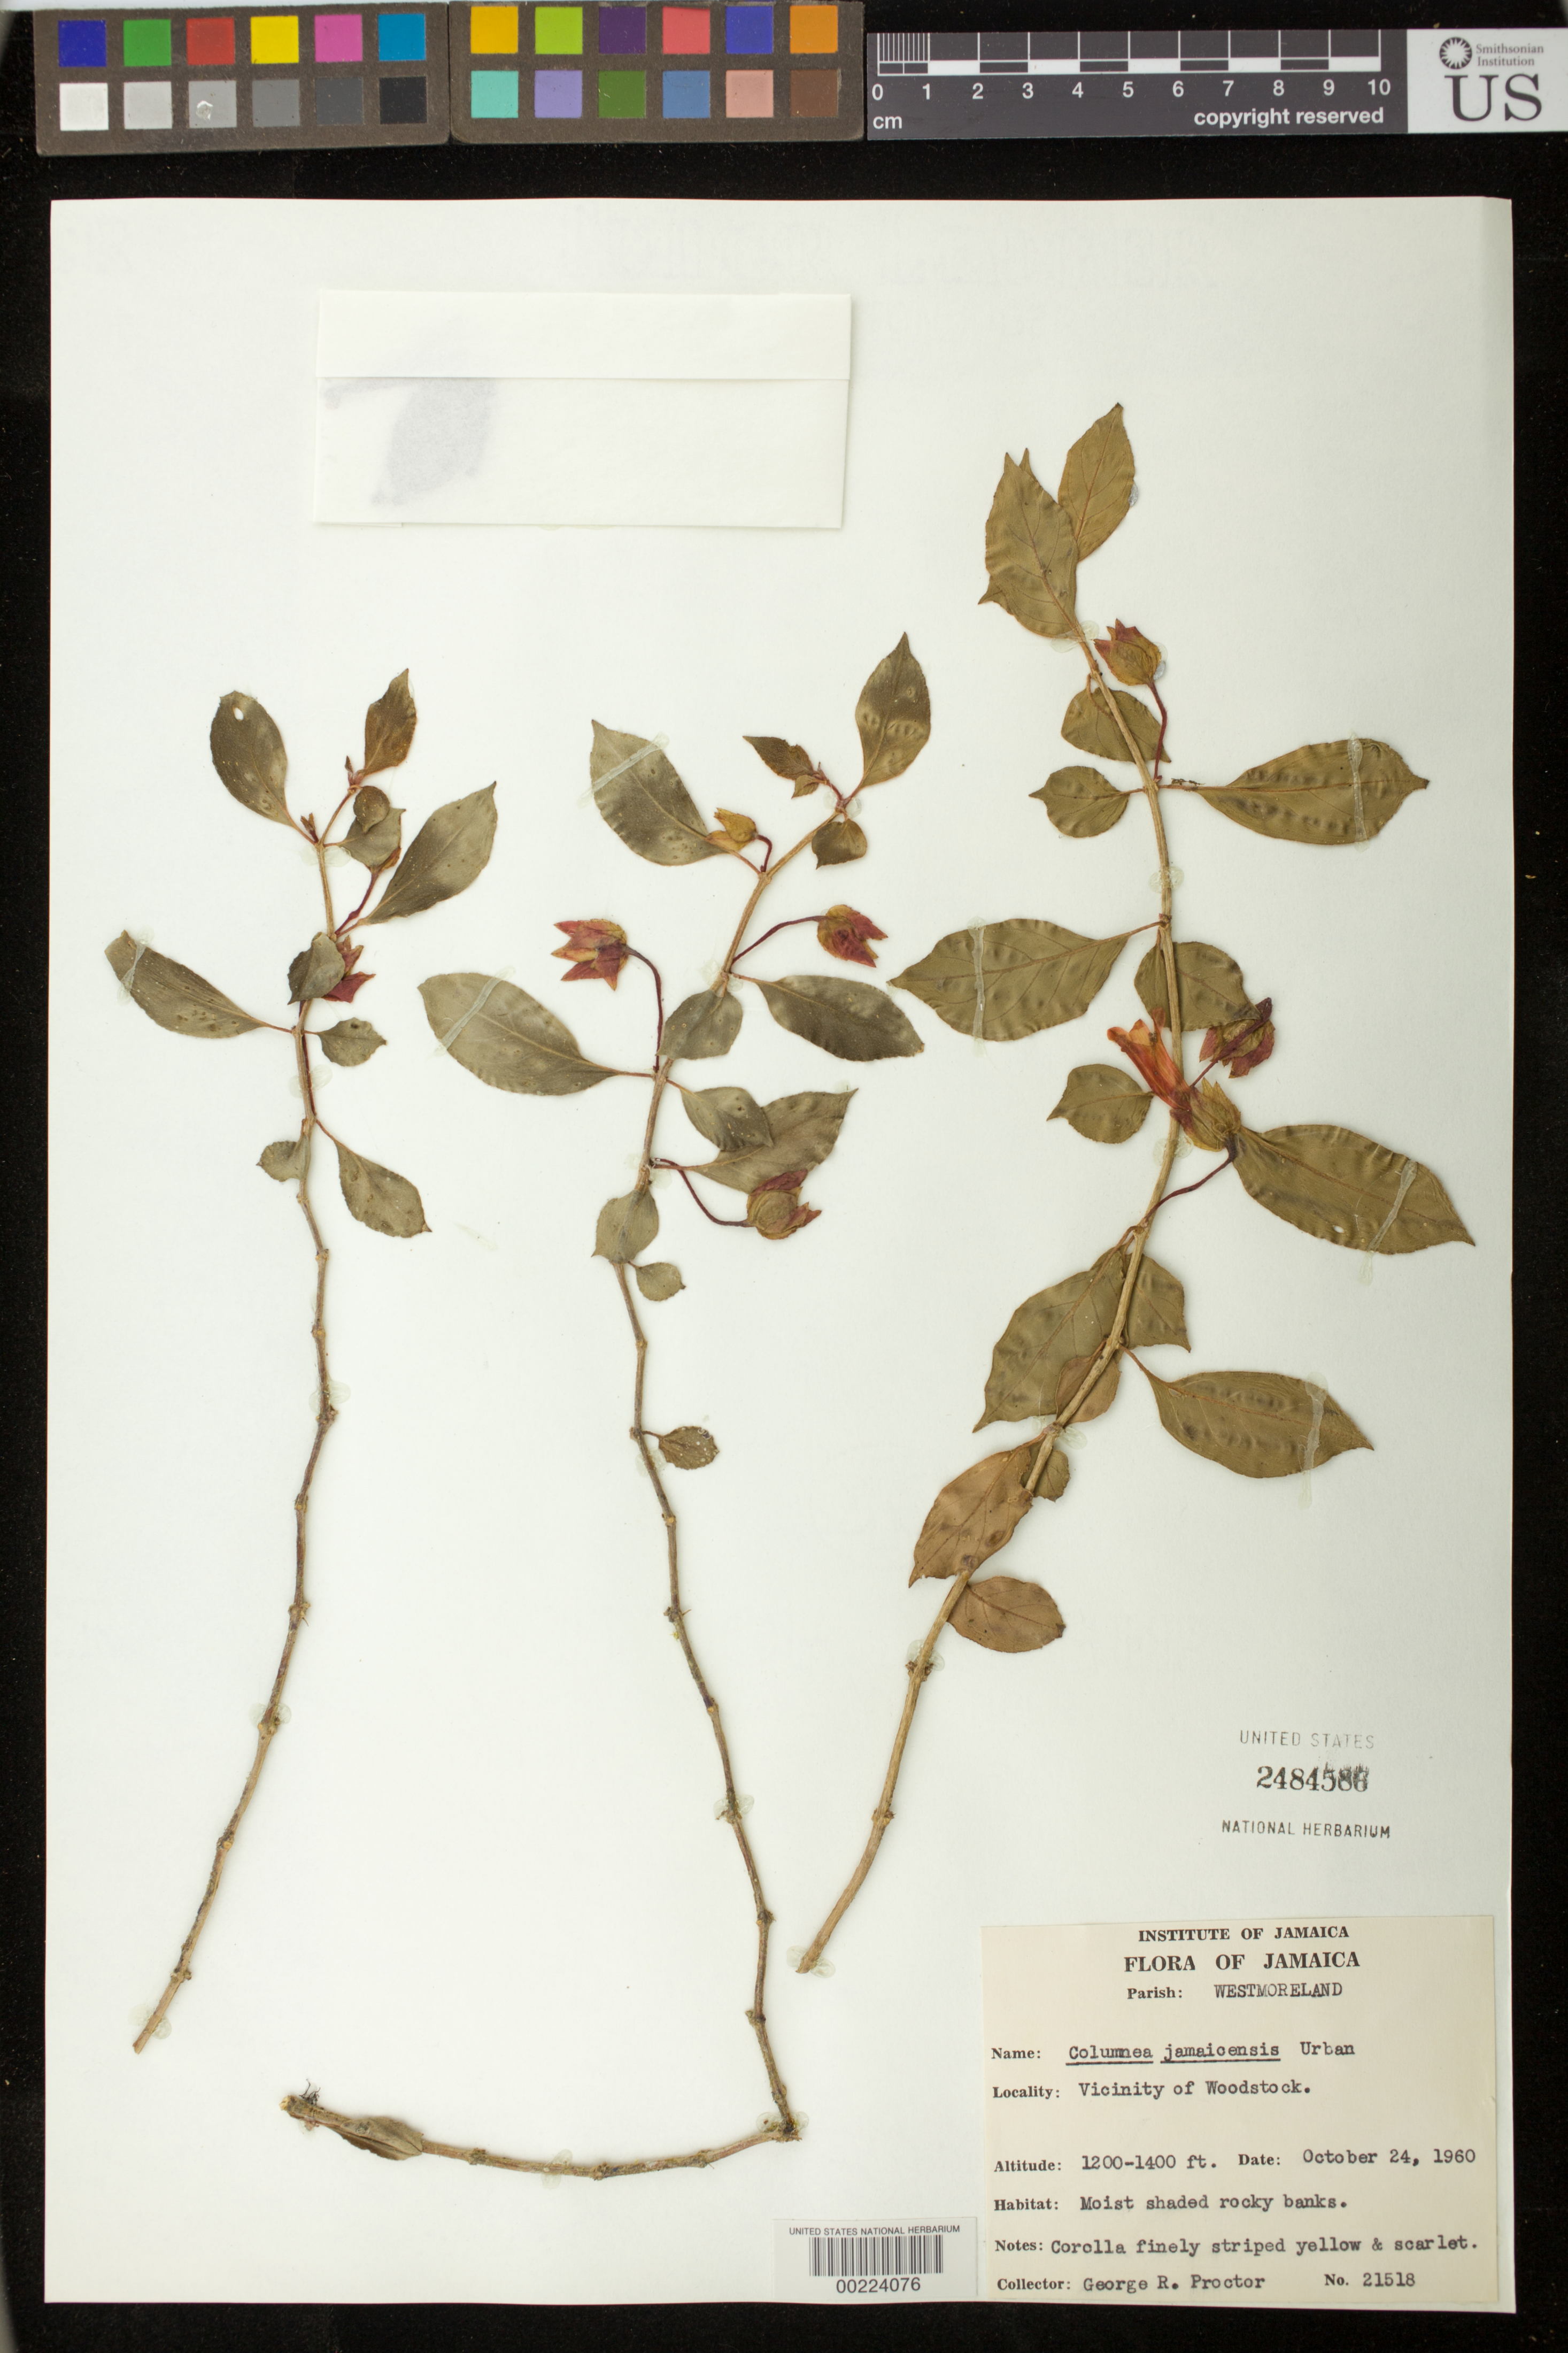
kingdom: Plantae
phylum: Tracheophyta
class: Magnoliopsida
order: Lamiales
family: Gesneriaceae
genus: Columnea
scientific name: Columnea repens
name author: (Hook.) Hanst.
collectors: G. R. Proctor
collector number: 21518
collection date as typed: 24 Oct 1960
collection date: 1960-10-24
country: Jamaica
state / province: Westmoreland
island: Jamaica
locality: Vicinity of Woodstock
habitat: Moist shaded rocky banks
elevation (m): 366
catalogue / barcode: US 2484586